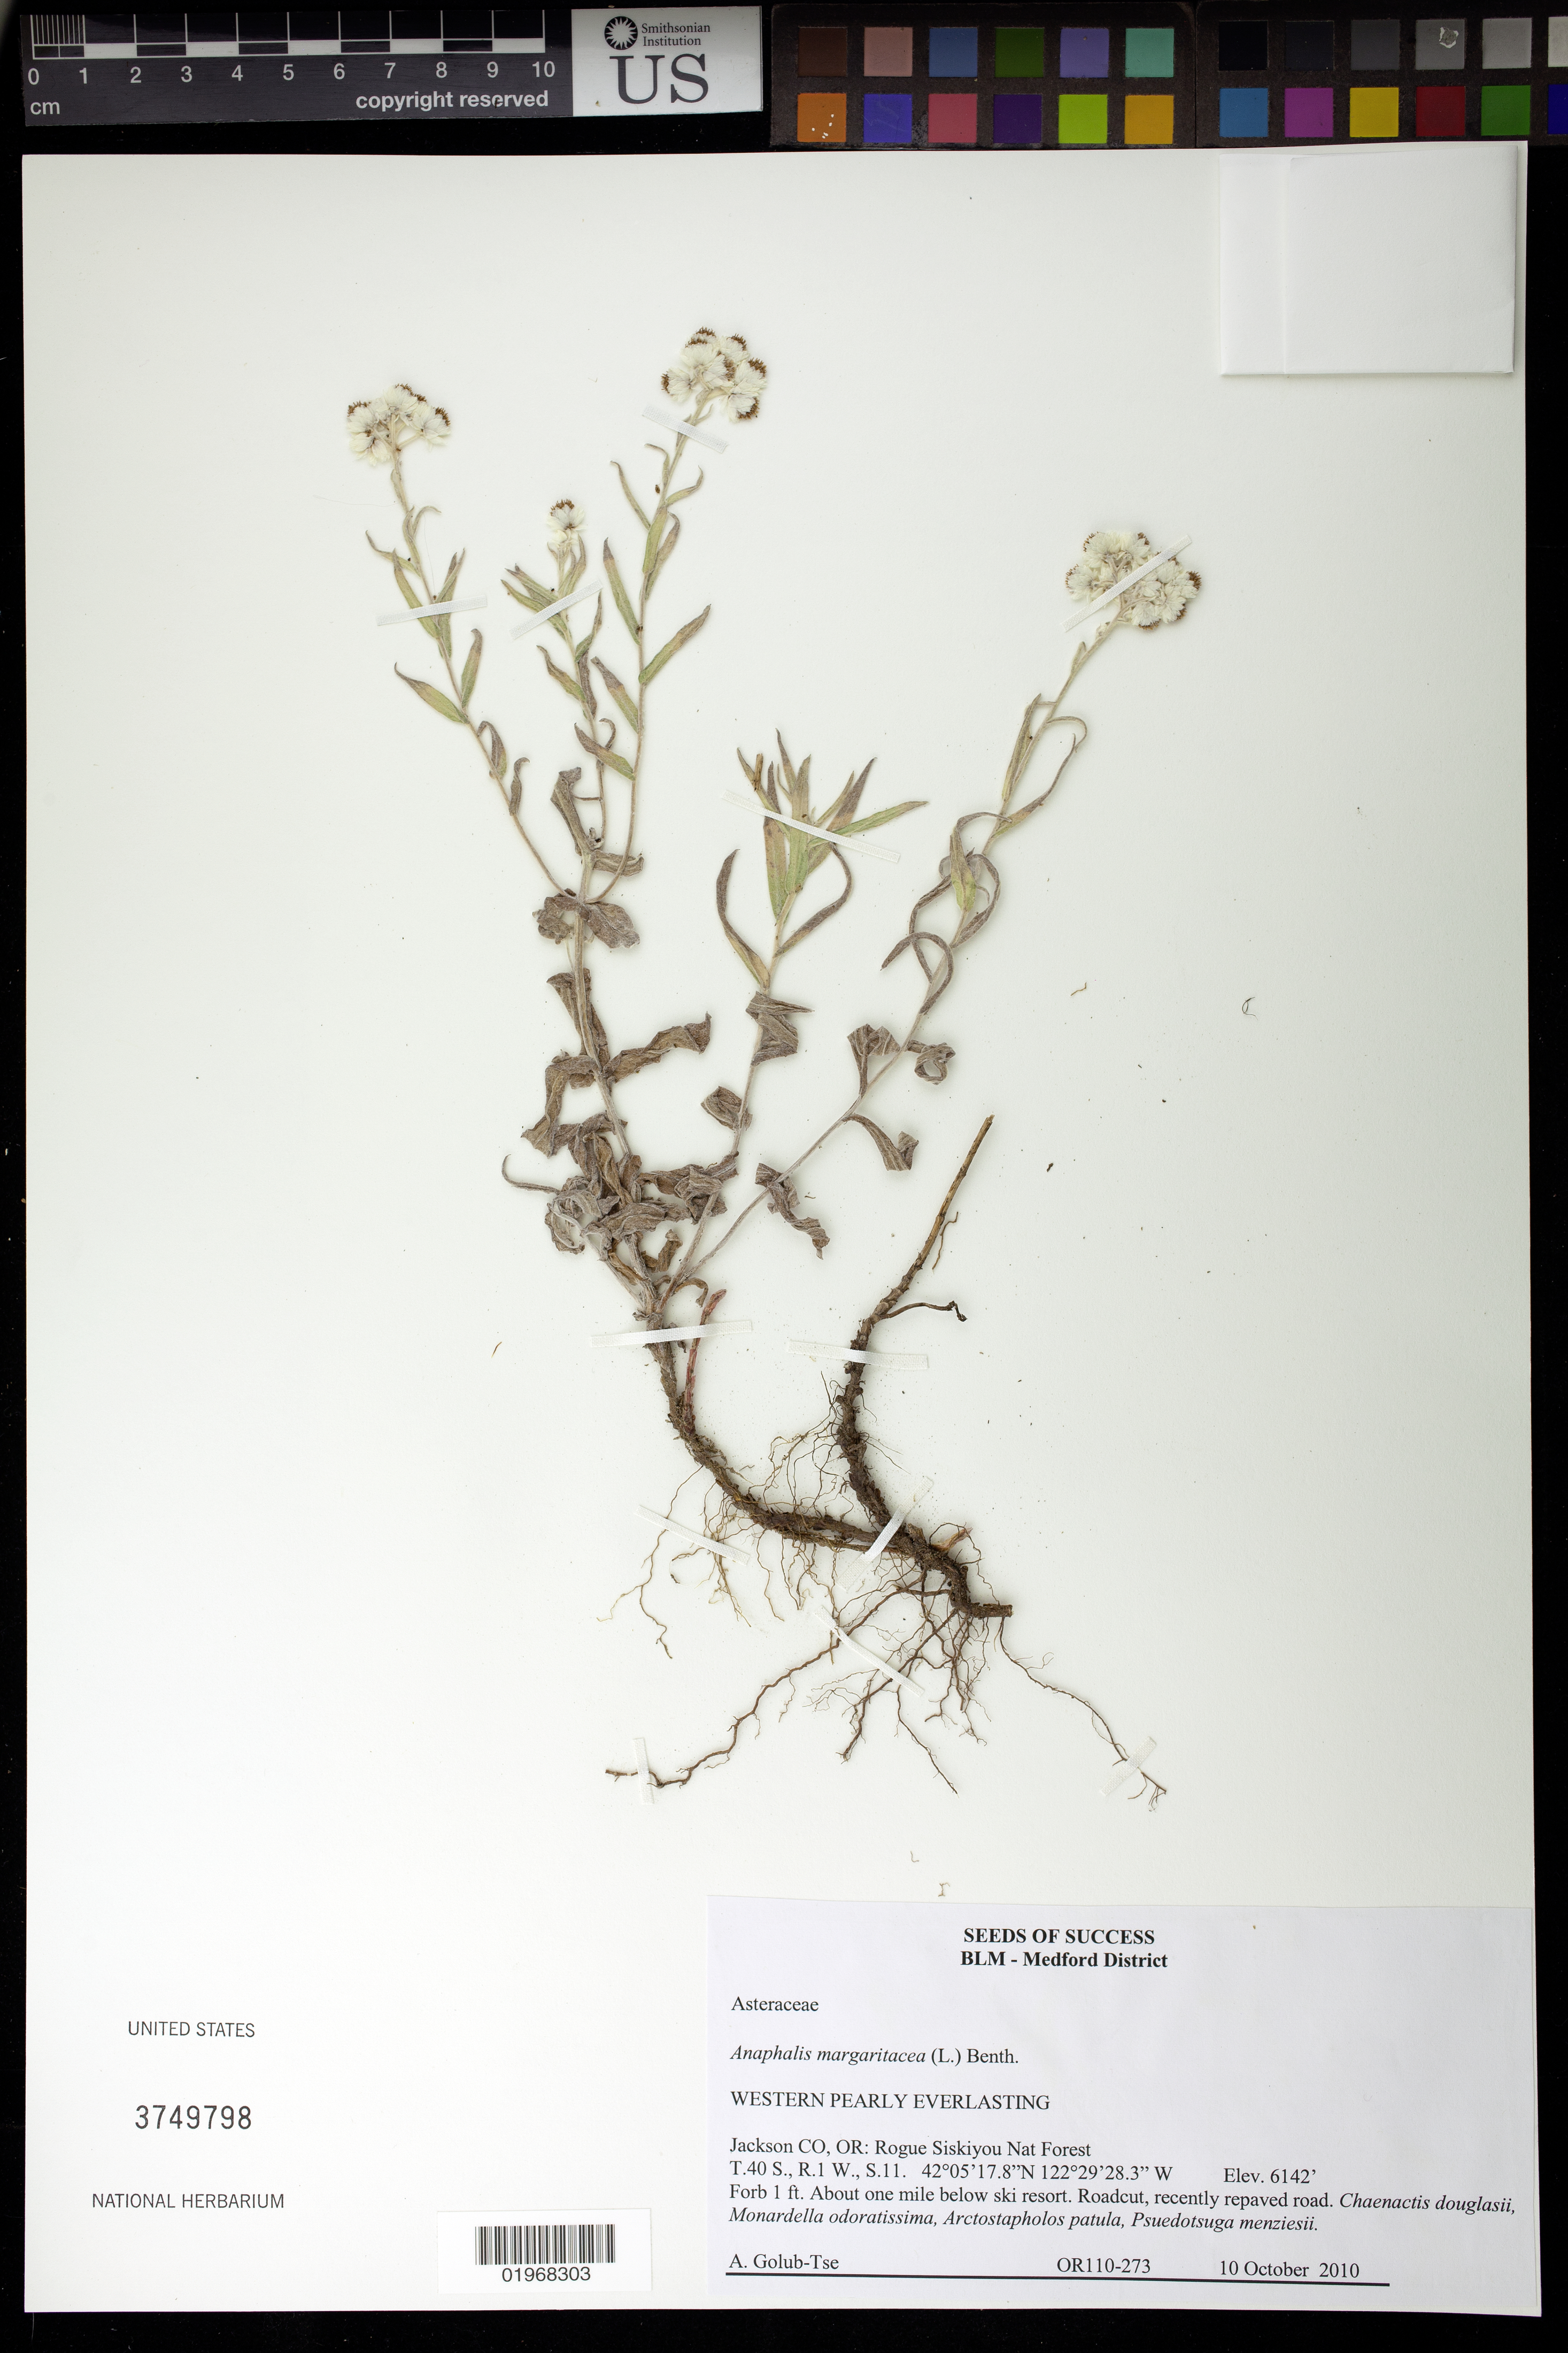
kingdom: Plantae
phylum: Tracheophyta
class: Magnoliopsida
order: Asterales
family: Asteraceae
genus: Anaphalis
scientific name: Anaphalis margaritacea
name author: (L.) Benth. & Hook. f.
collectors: A. Golub-Tse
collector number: OR110-273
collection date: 2010-10-10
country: United States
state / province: Oregon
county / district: Jackson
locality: Rogue Siskiyou Nat. Forest. 1 mi. below ski resort.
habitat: Roadcut, recently repaved road. With Chaenactis douglasii, Monardella odoratissima, Arctostapholos patula, Pseudotsuga menziesii.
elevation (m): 1872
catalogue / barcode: US 3749798